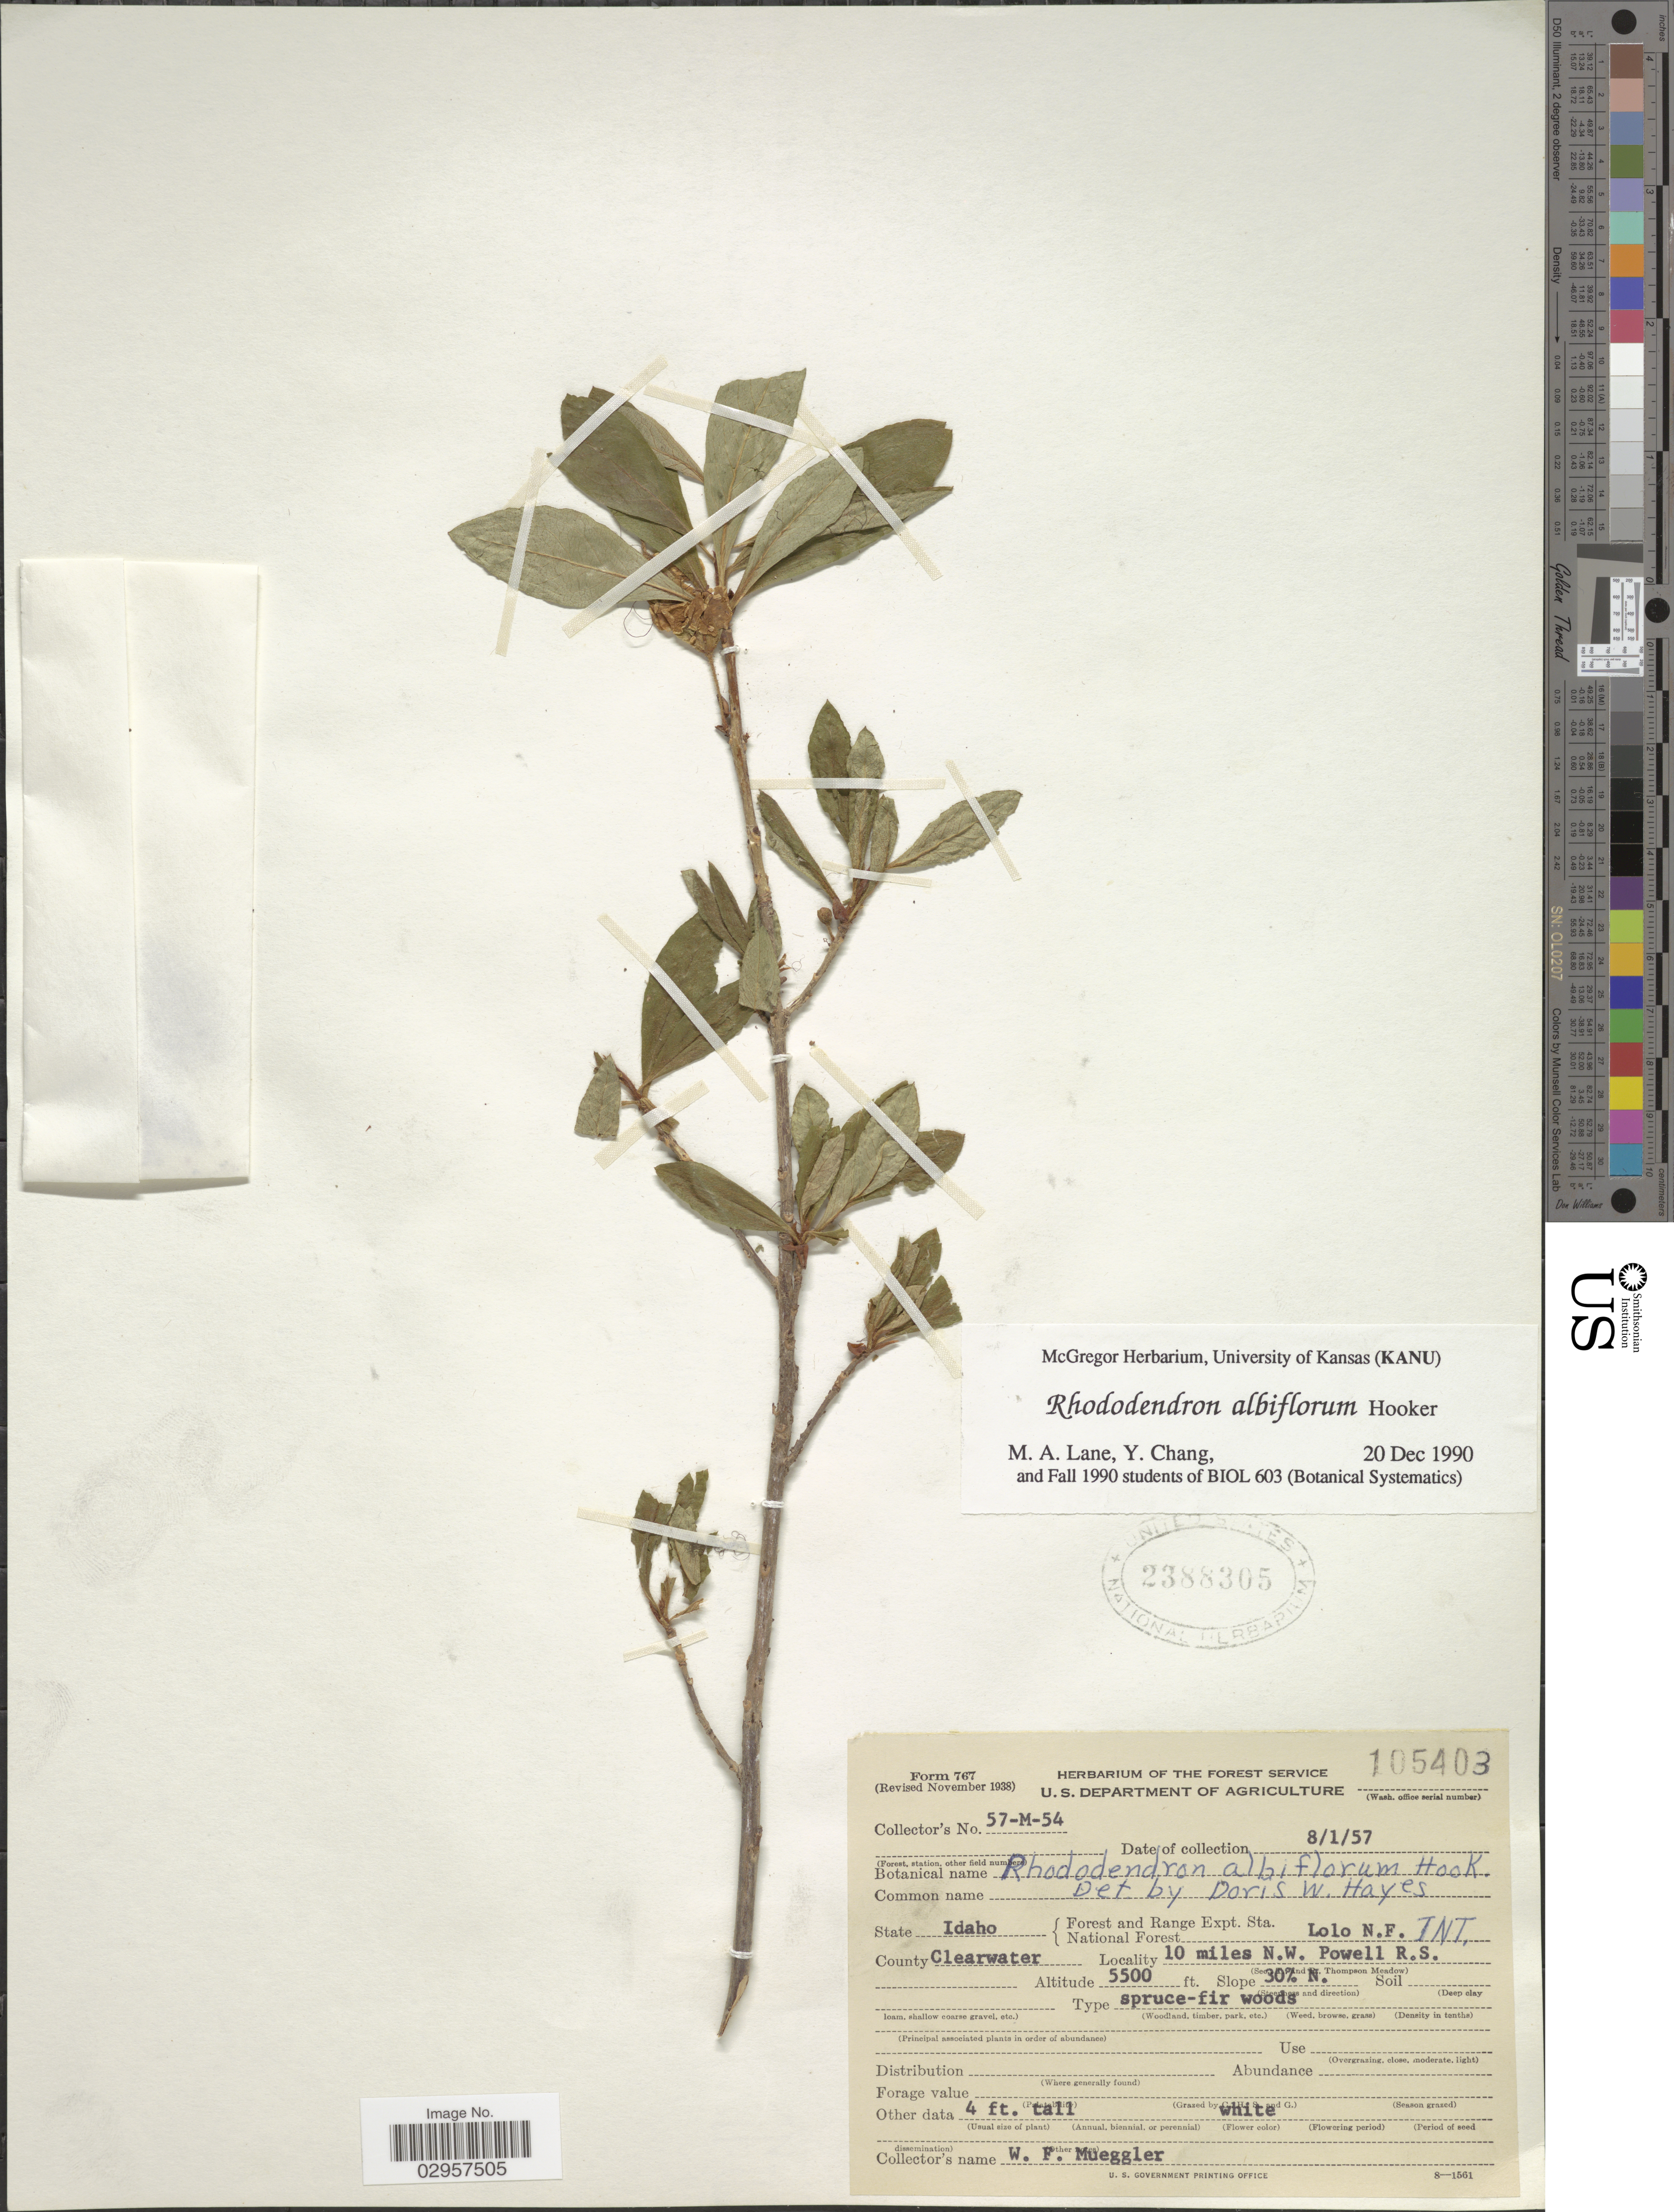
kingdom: Plantae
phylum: Tracheophyta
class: Magnoliopsida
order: Ericales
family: Ericaceae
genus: Rhododendron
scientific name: Rhododendron albiflorum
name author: Hook.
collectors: W. Mueggler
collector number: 57-M-54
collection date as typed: Transcribed d/m/y: 1/8/57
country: United States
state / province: Idaho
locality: Forest and Range Expt. Sta. National Forest Lolo N.F. TNT. County Clearwater. 10 miles N.W. Powell R.S.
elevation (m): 1676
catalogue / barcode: US 2388305